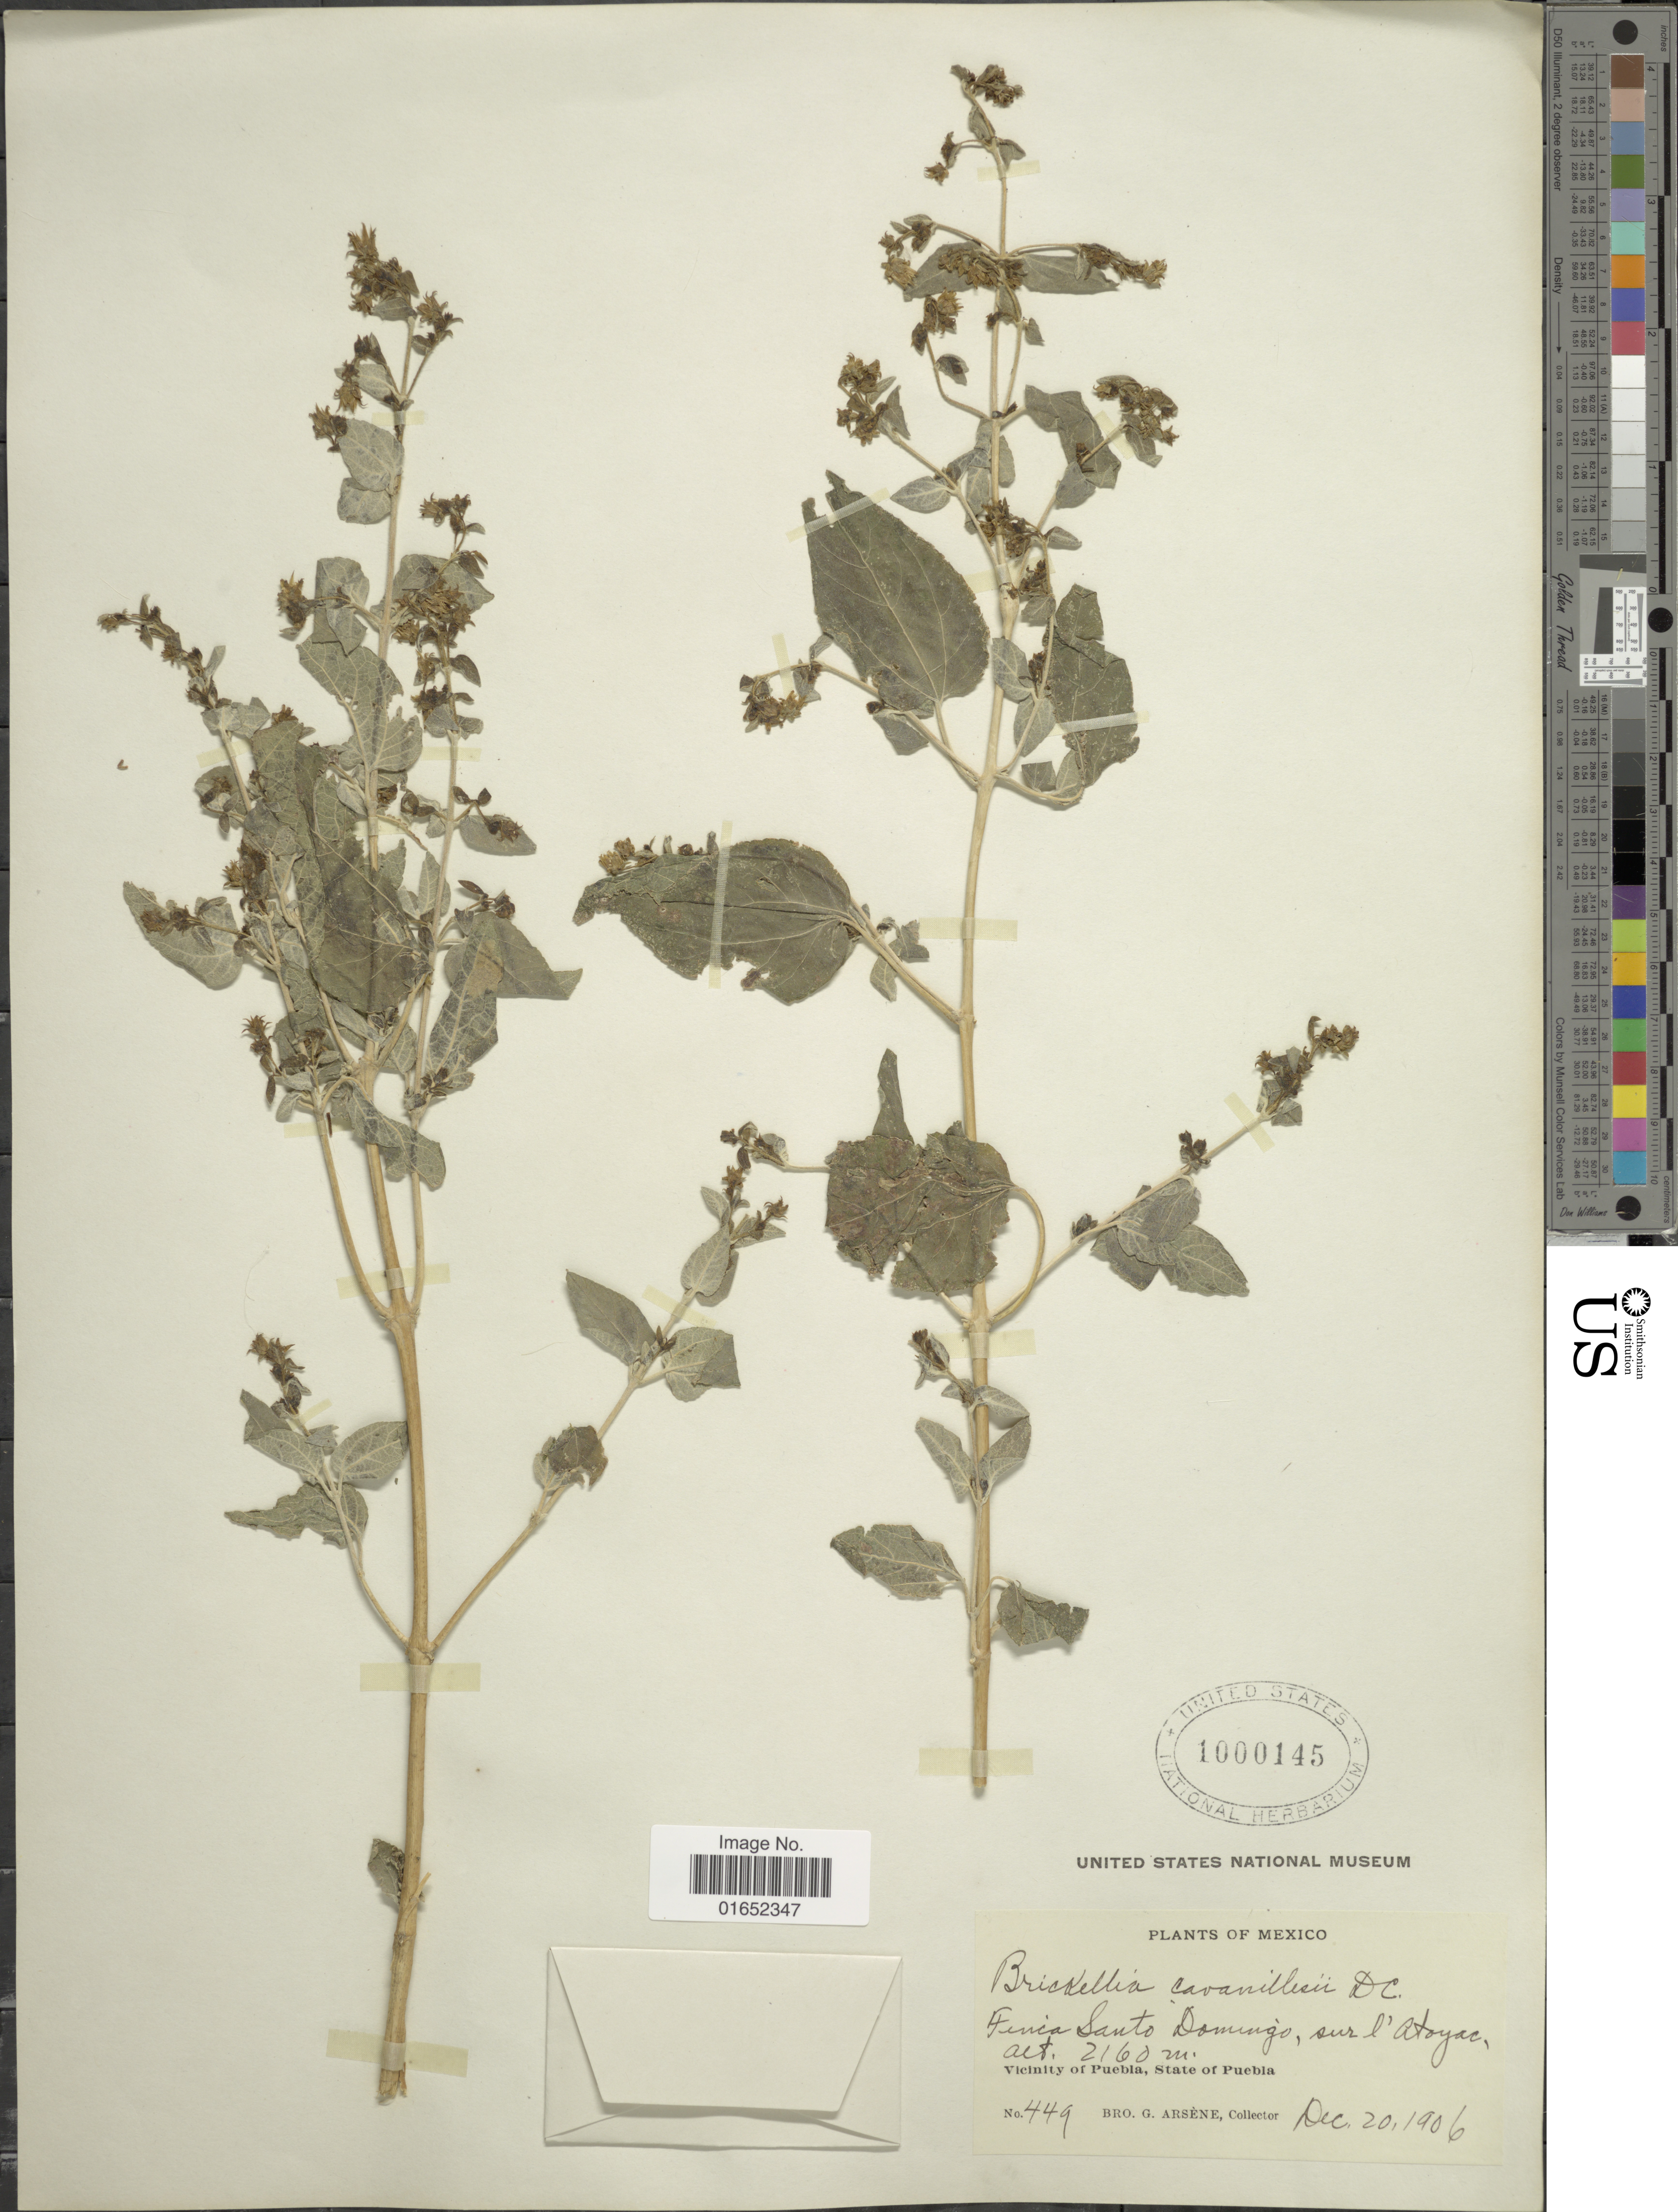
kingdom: Plantae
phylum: Tracheophyta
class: Magnoliopsida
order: Asterales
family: Asteraceae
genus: Brickellia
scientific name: Brickellia squarrosa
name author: B.L. Rob. & Seaton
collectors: Bro. G. Arsène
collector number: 449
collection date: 1906-12-20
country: Mexico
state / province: Puebla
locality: Finca Santo Domingo, sur l'Atoyac, Vicinity of Puebla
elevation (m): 2160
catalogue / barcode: US 1000145